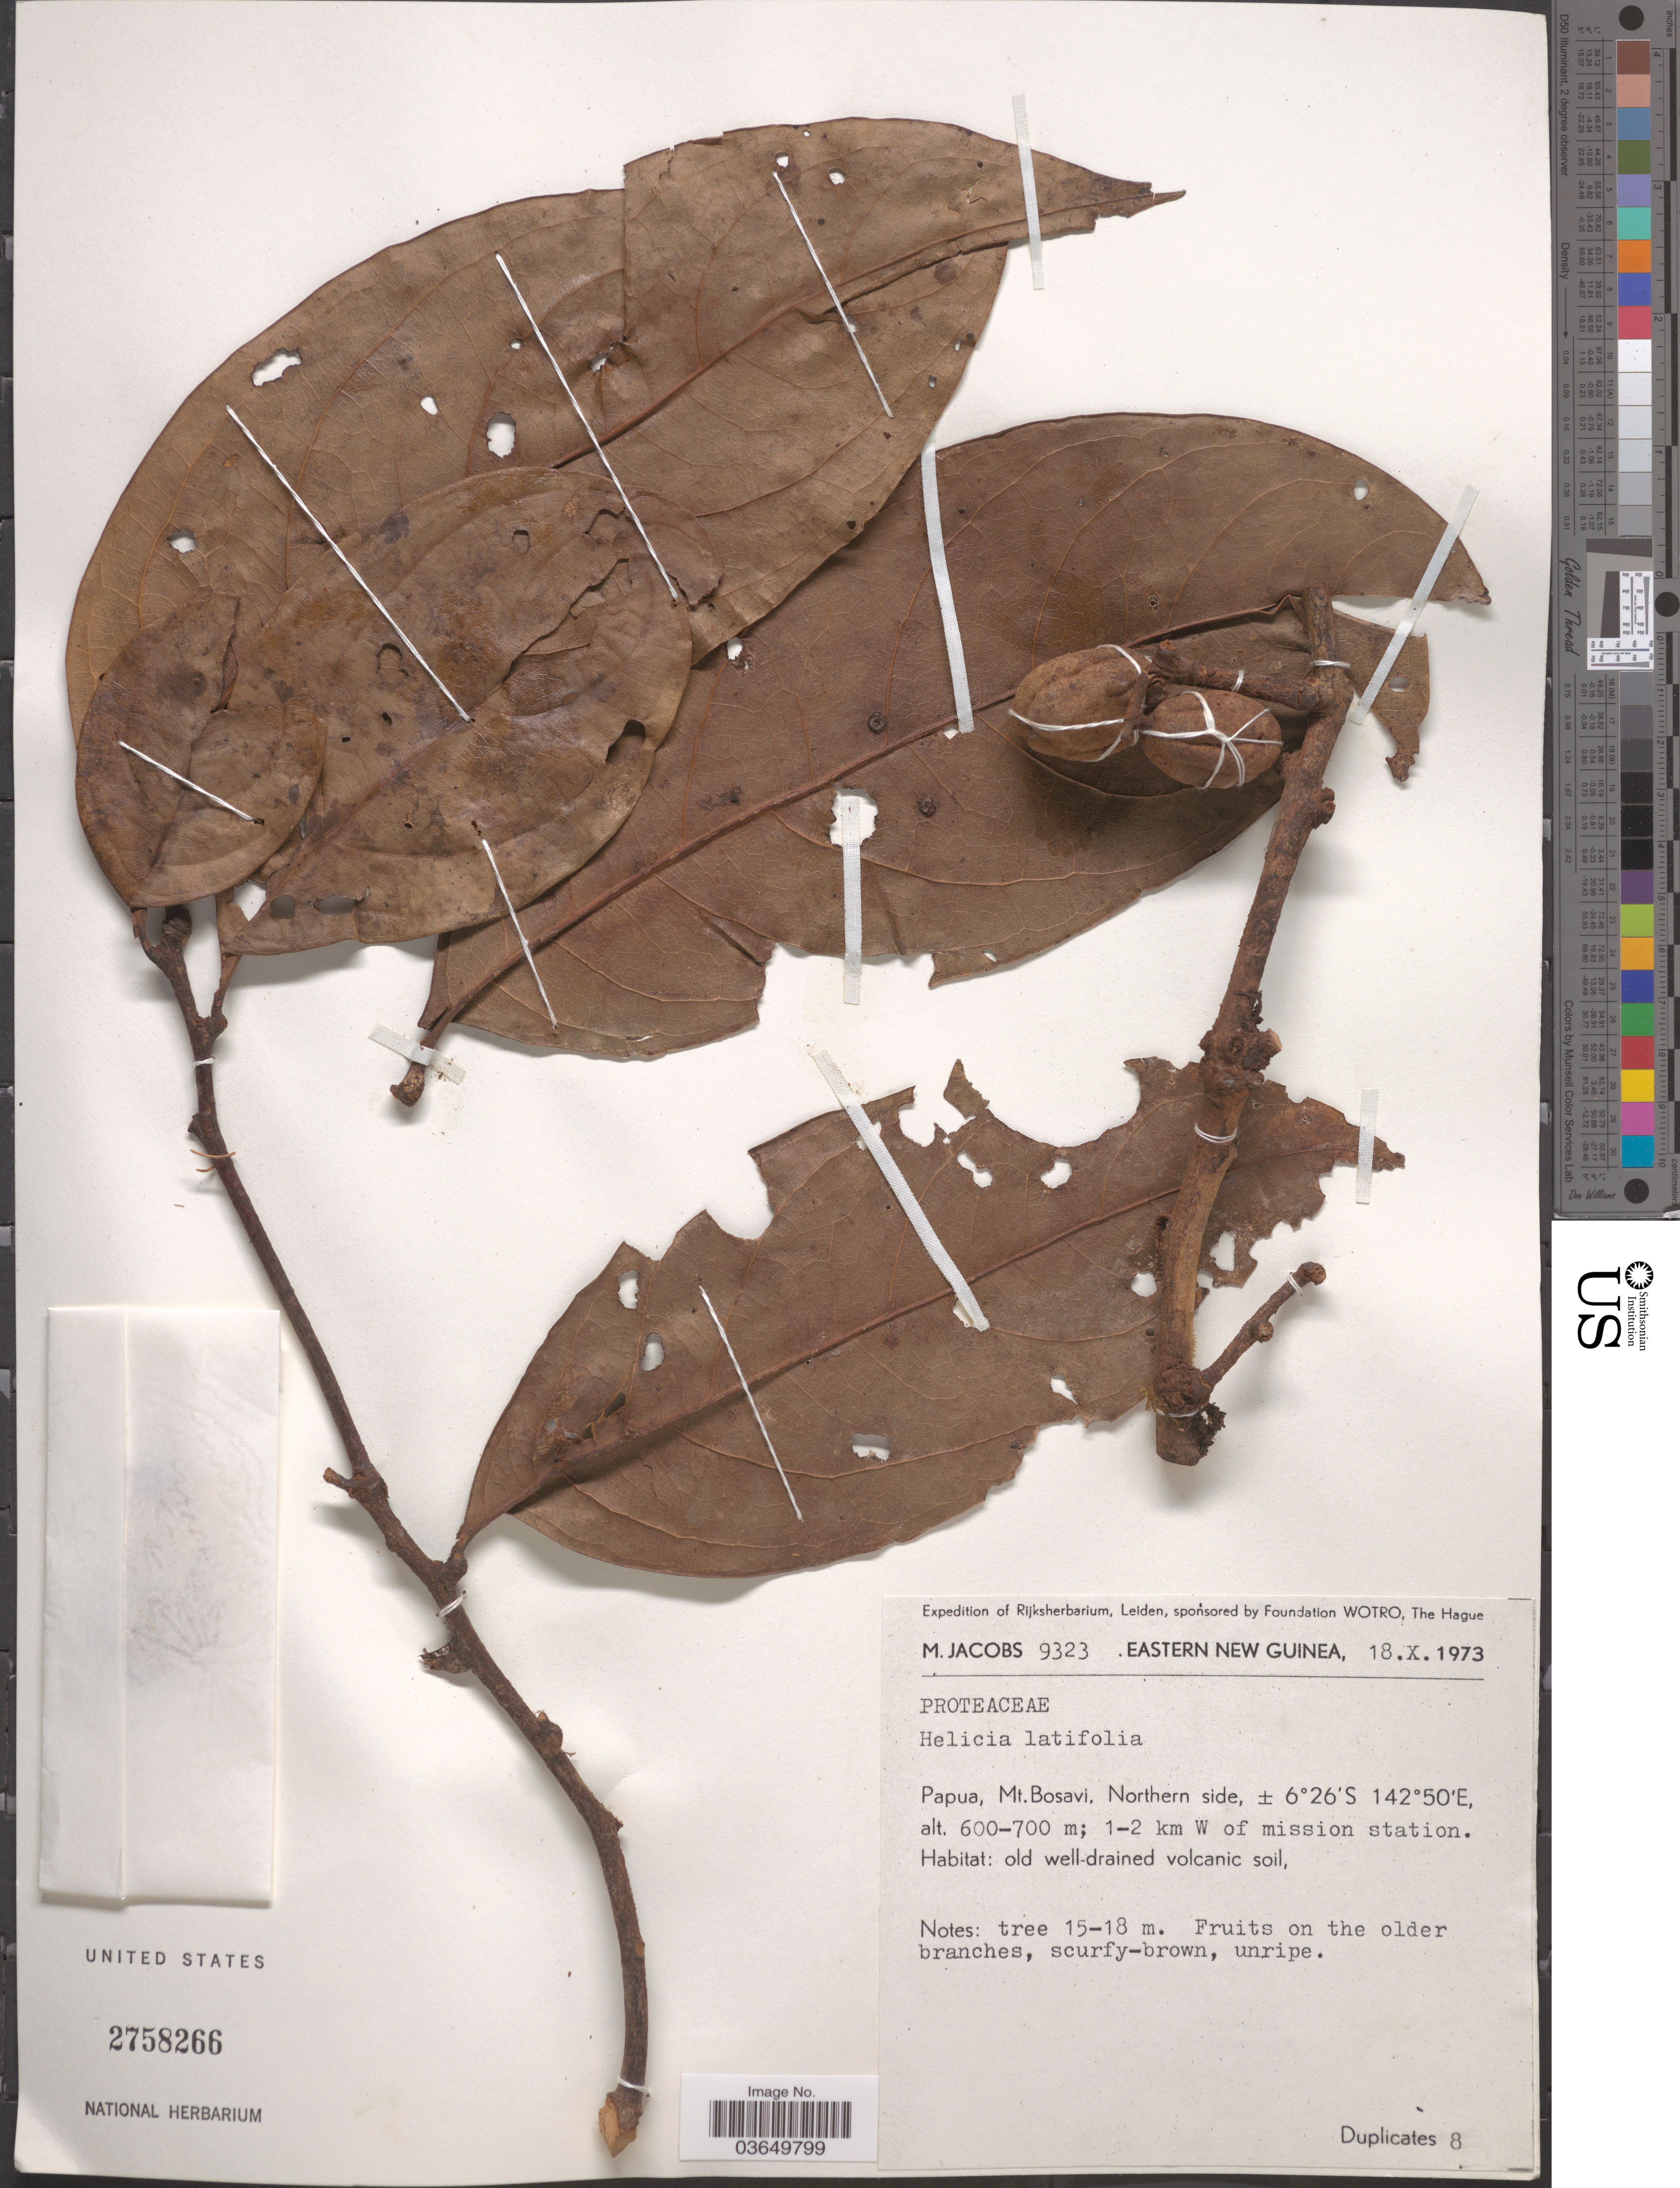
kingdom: Plantae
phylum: Tracheophyta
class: Magnoliopsida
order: Proteales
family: Proteaceae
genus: Helicia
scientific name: Helicia latifolia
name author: C.T. White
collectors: M. Jacobs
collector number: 9323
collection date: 1973-10-18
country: Papua New Guinea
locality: Eastern New Guinea. Papua, Mt. Bosavi, Northern side. 1-2 km W of mission station.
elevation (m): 600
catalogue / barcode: US 2758266